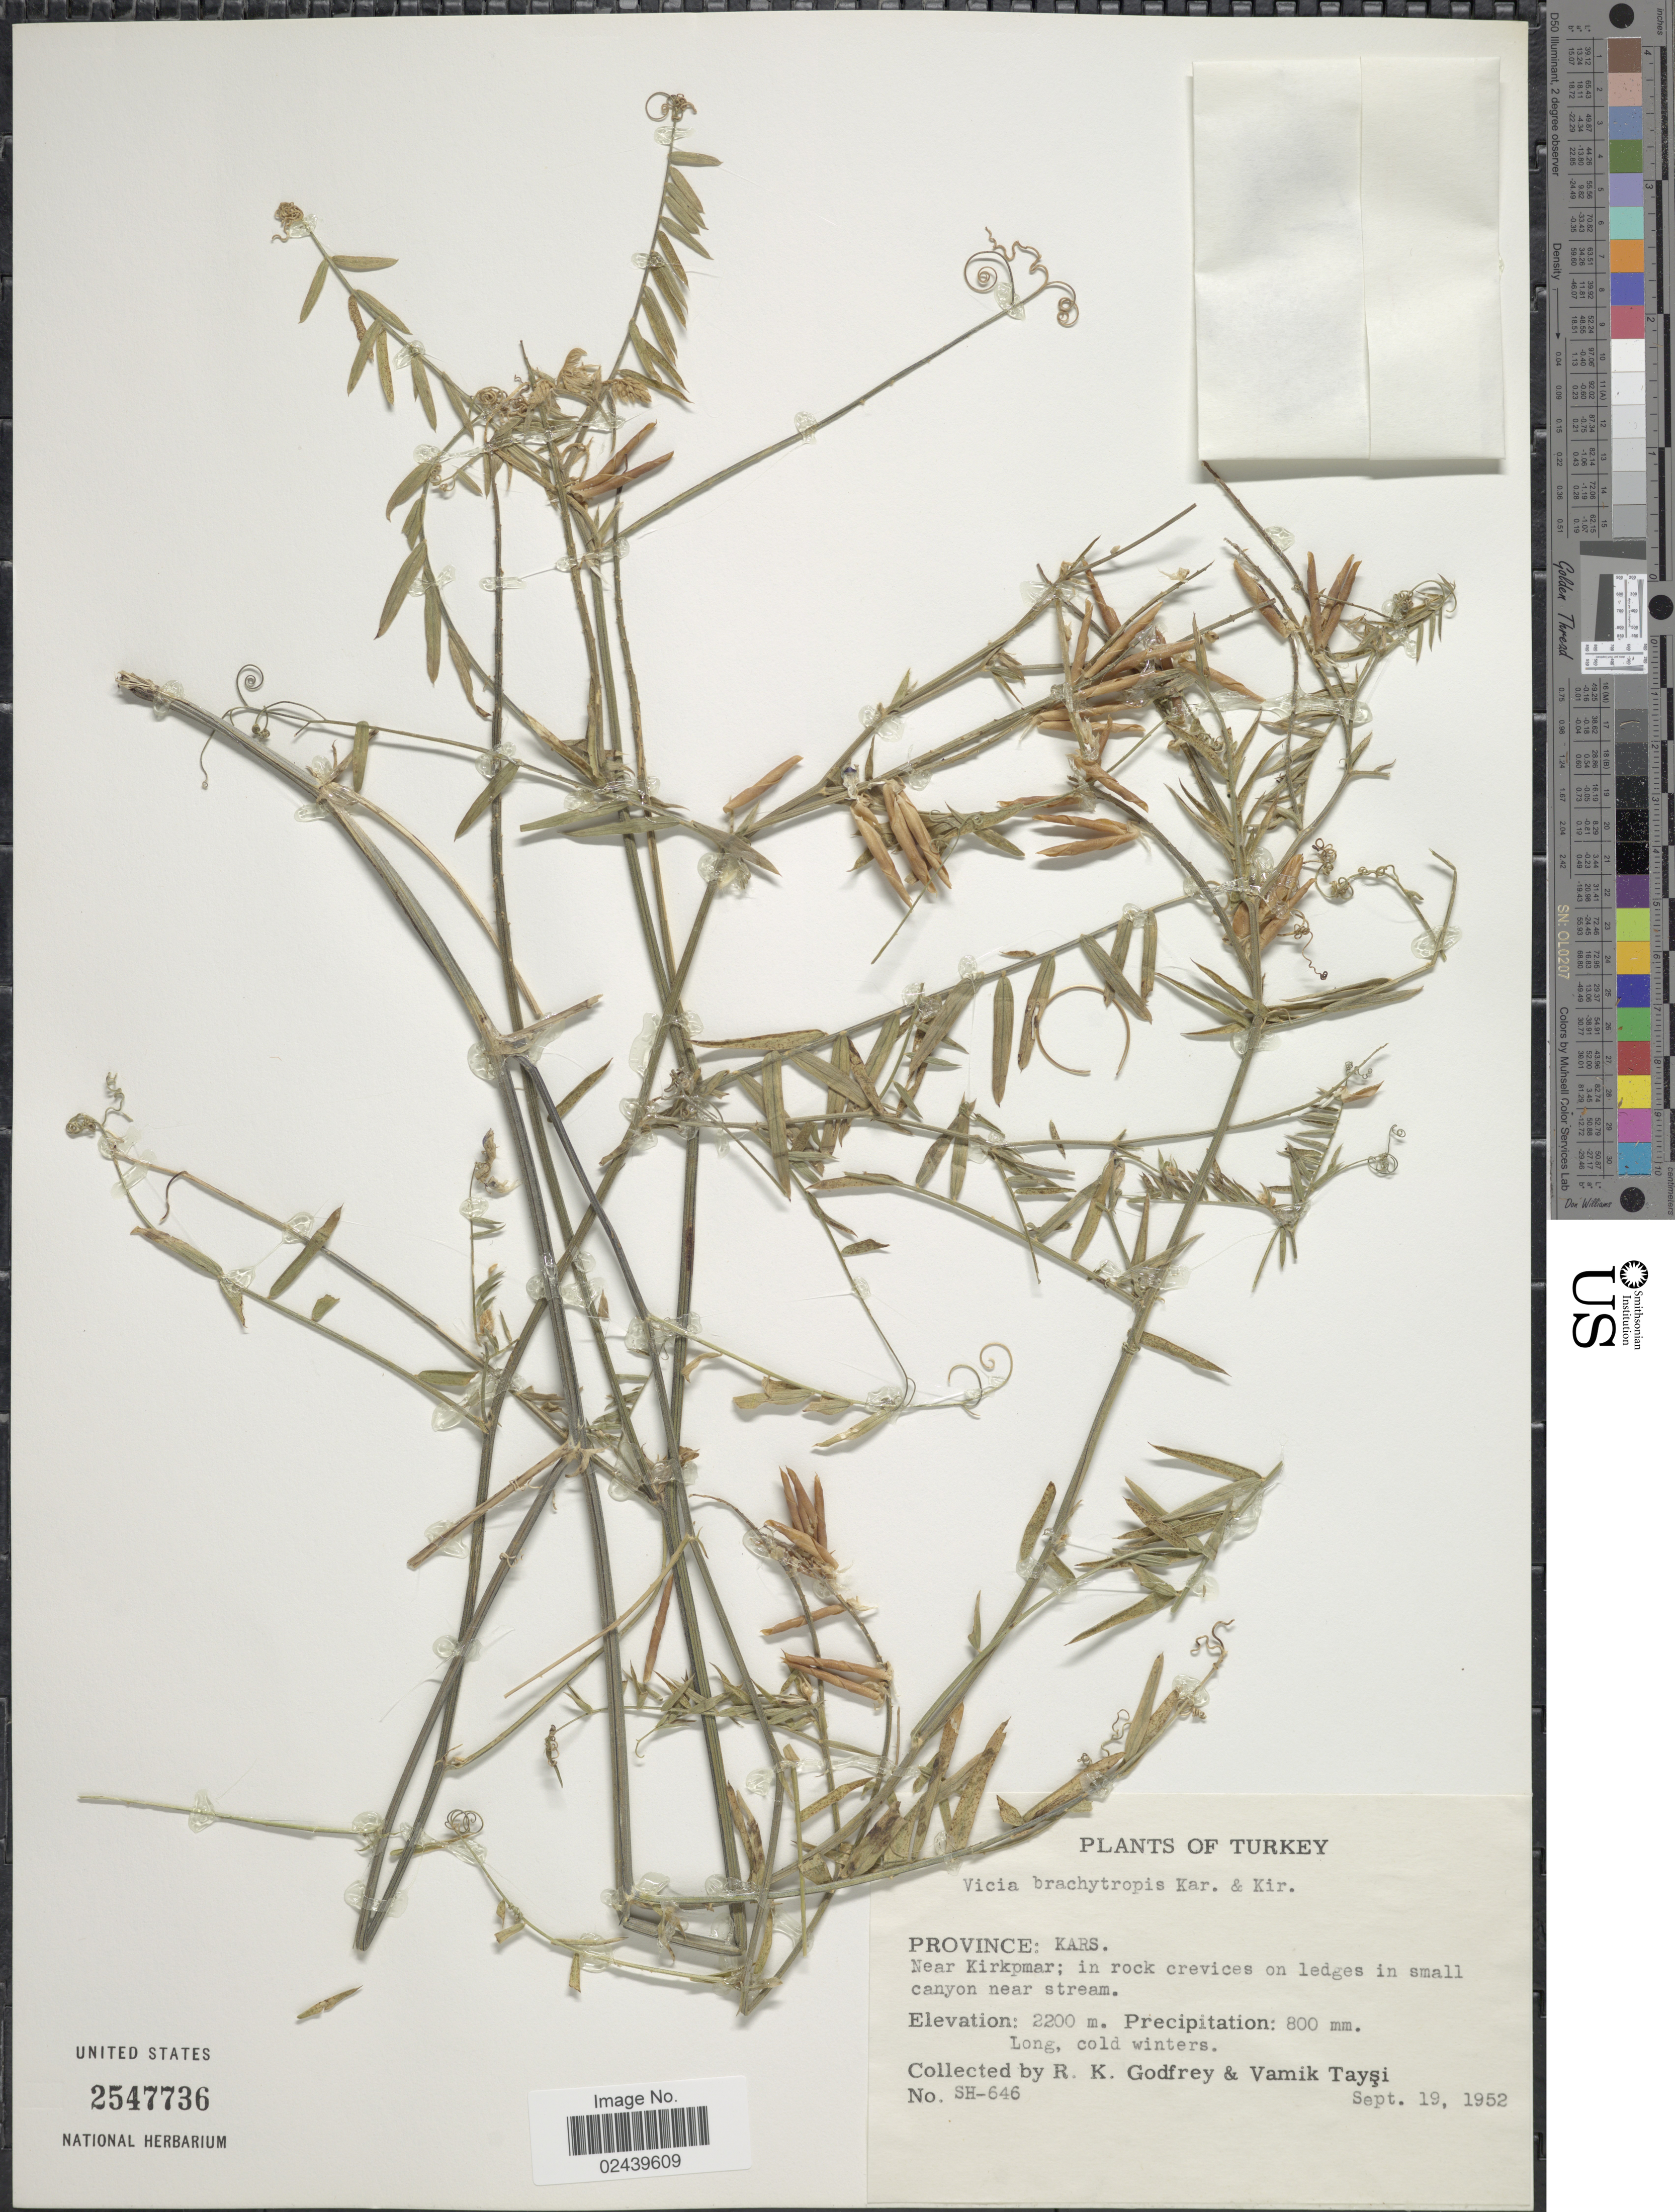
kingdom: Plantae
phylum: Tracheophyta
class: Magnoliopsida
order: Fabales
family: Fabaceae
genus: Vicia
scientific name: Vicia brachytropis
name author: Kar. & Kir.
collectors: R. K. Godfrey & V. Taysi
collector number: SH-646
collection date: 1952-09-19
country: Turkey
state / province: Kars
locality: Near Kirkpmar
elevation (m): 2200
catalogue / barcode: US 2547736